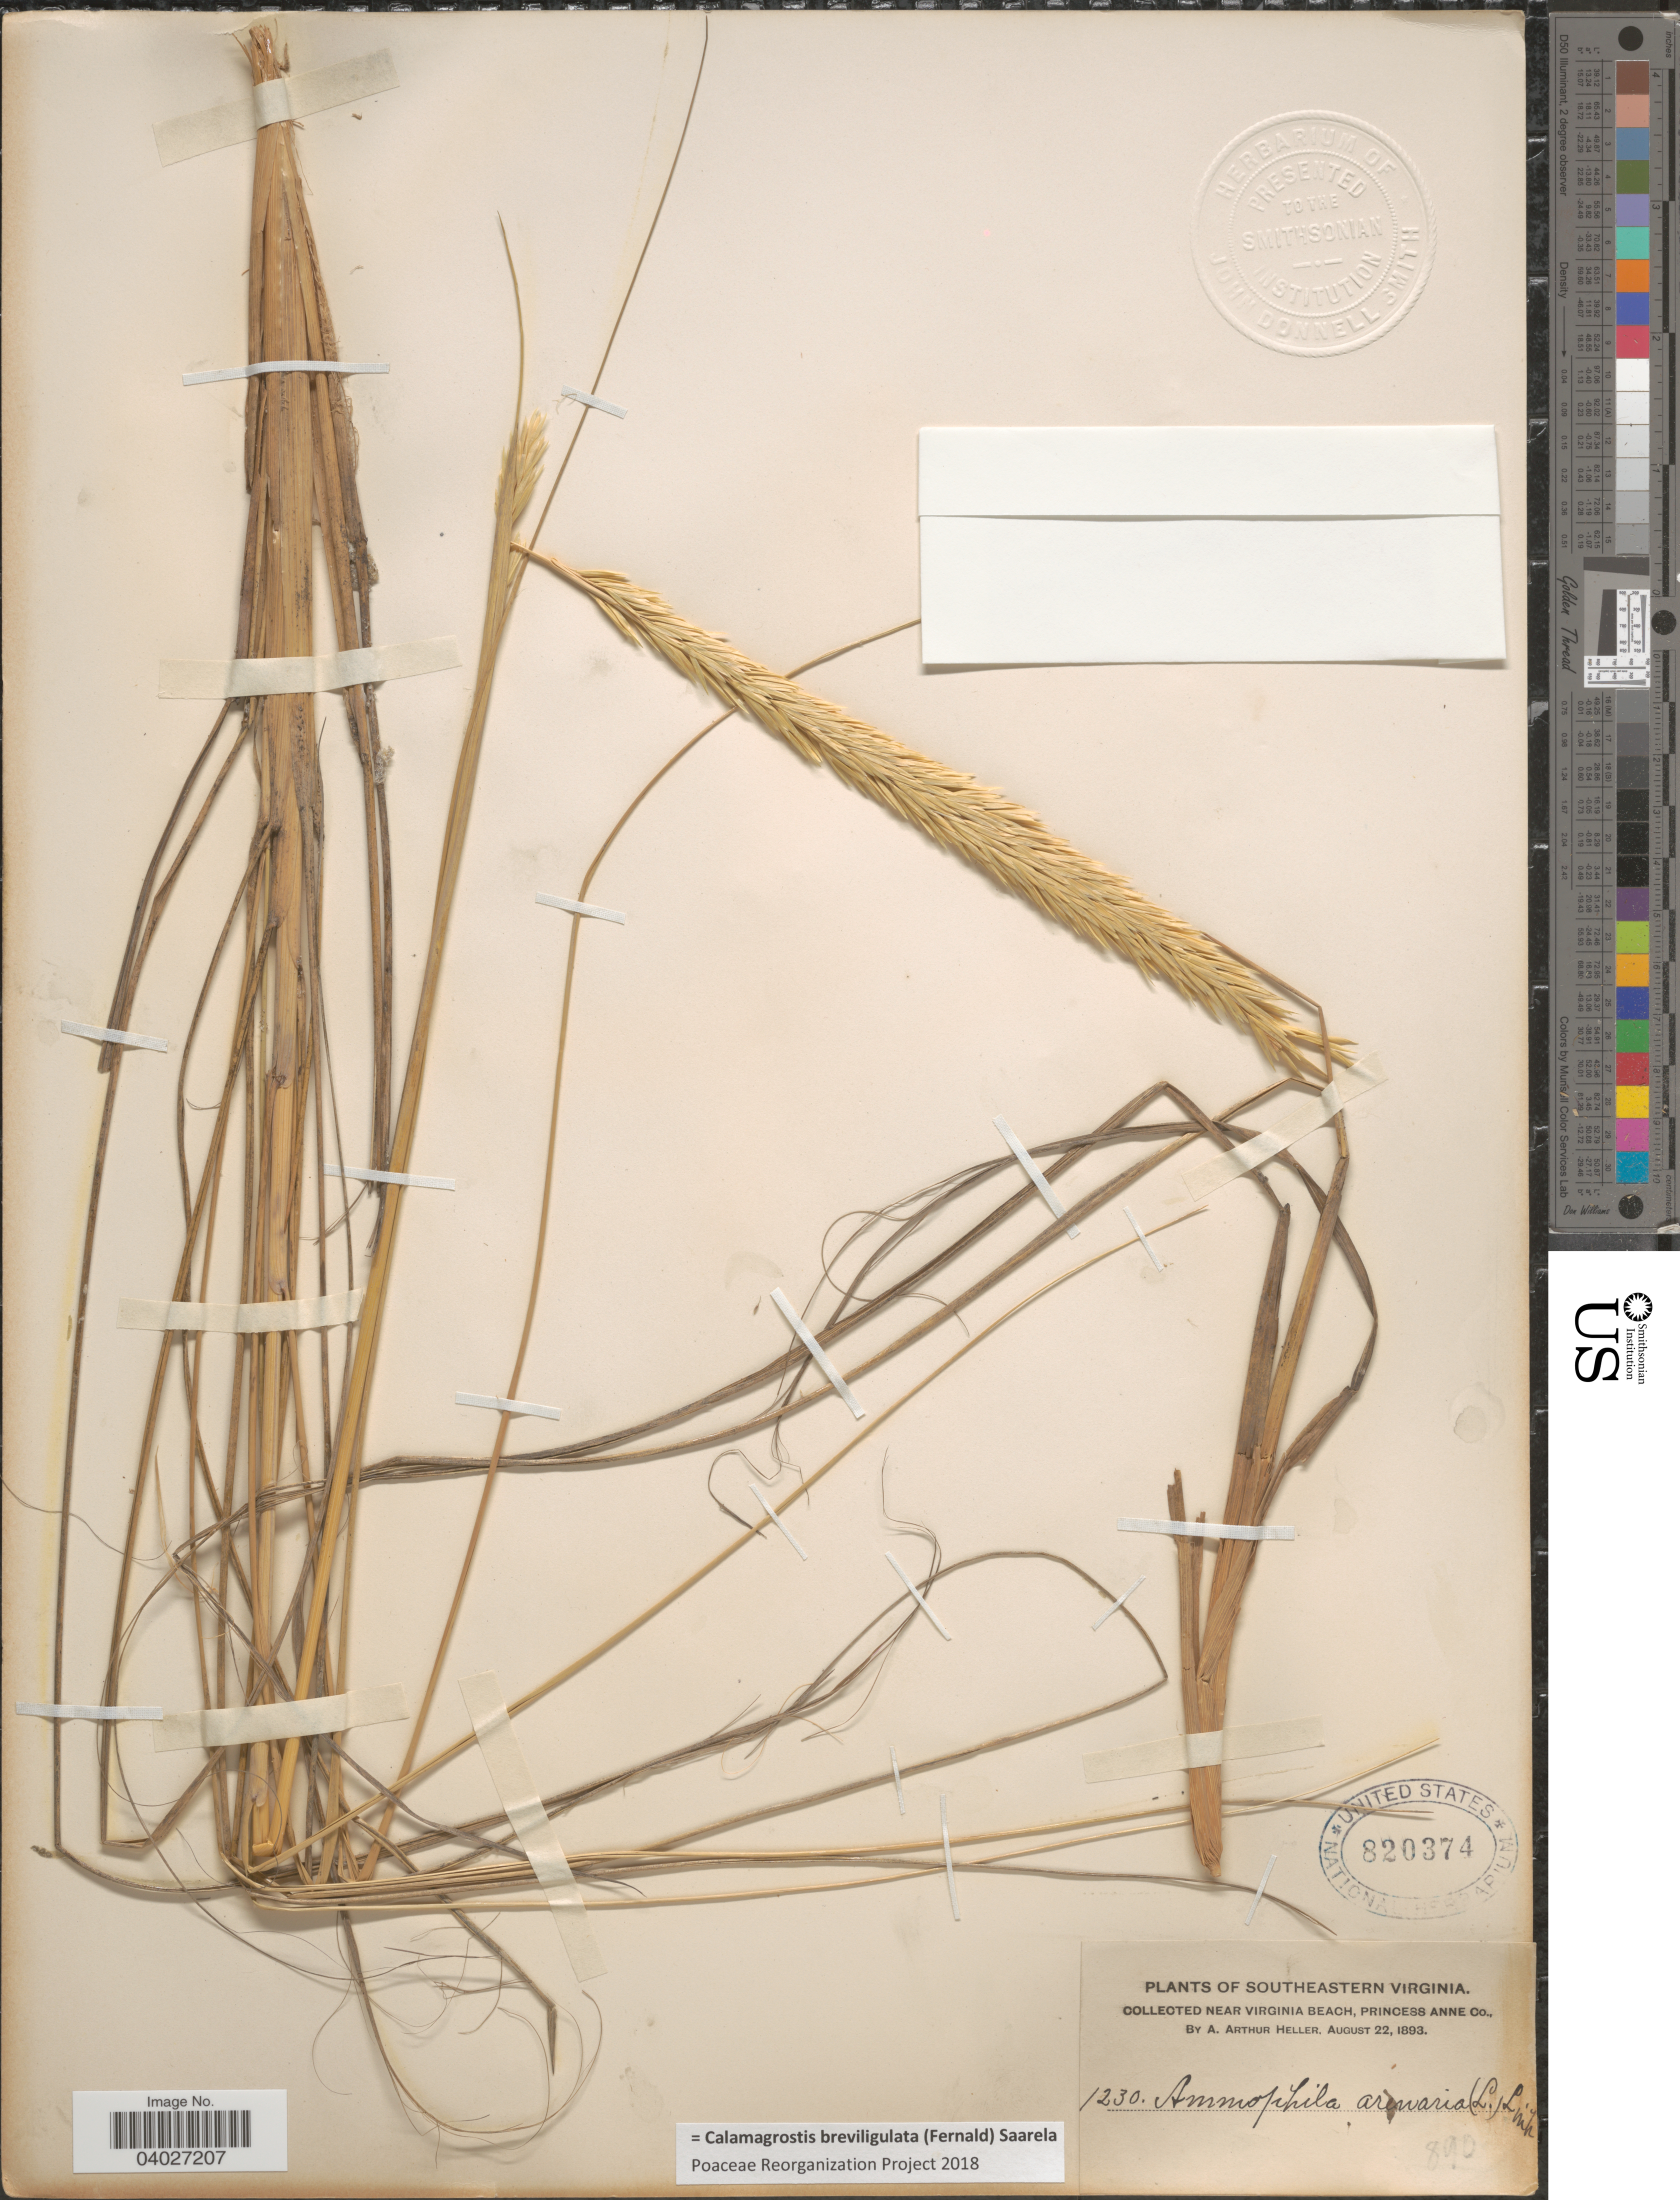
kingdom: Plantae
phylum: Tracheophyta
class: Liliopsida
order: Poales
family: Poaceae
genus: Calamagrostis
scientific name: Calamagrostis breviligulata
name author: (Fernald) Saarela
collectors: A. A. Heller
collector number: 1230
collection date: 1893-08-22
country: United States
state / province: Virginia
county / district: City of Virginia Beach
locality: Southeastern Virginia. Near Virginia Beach, Princess Anne (=historic county name) Co.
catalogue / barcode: US 820374